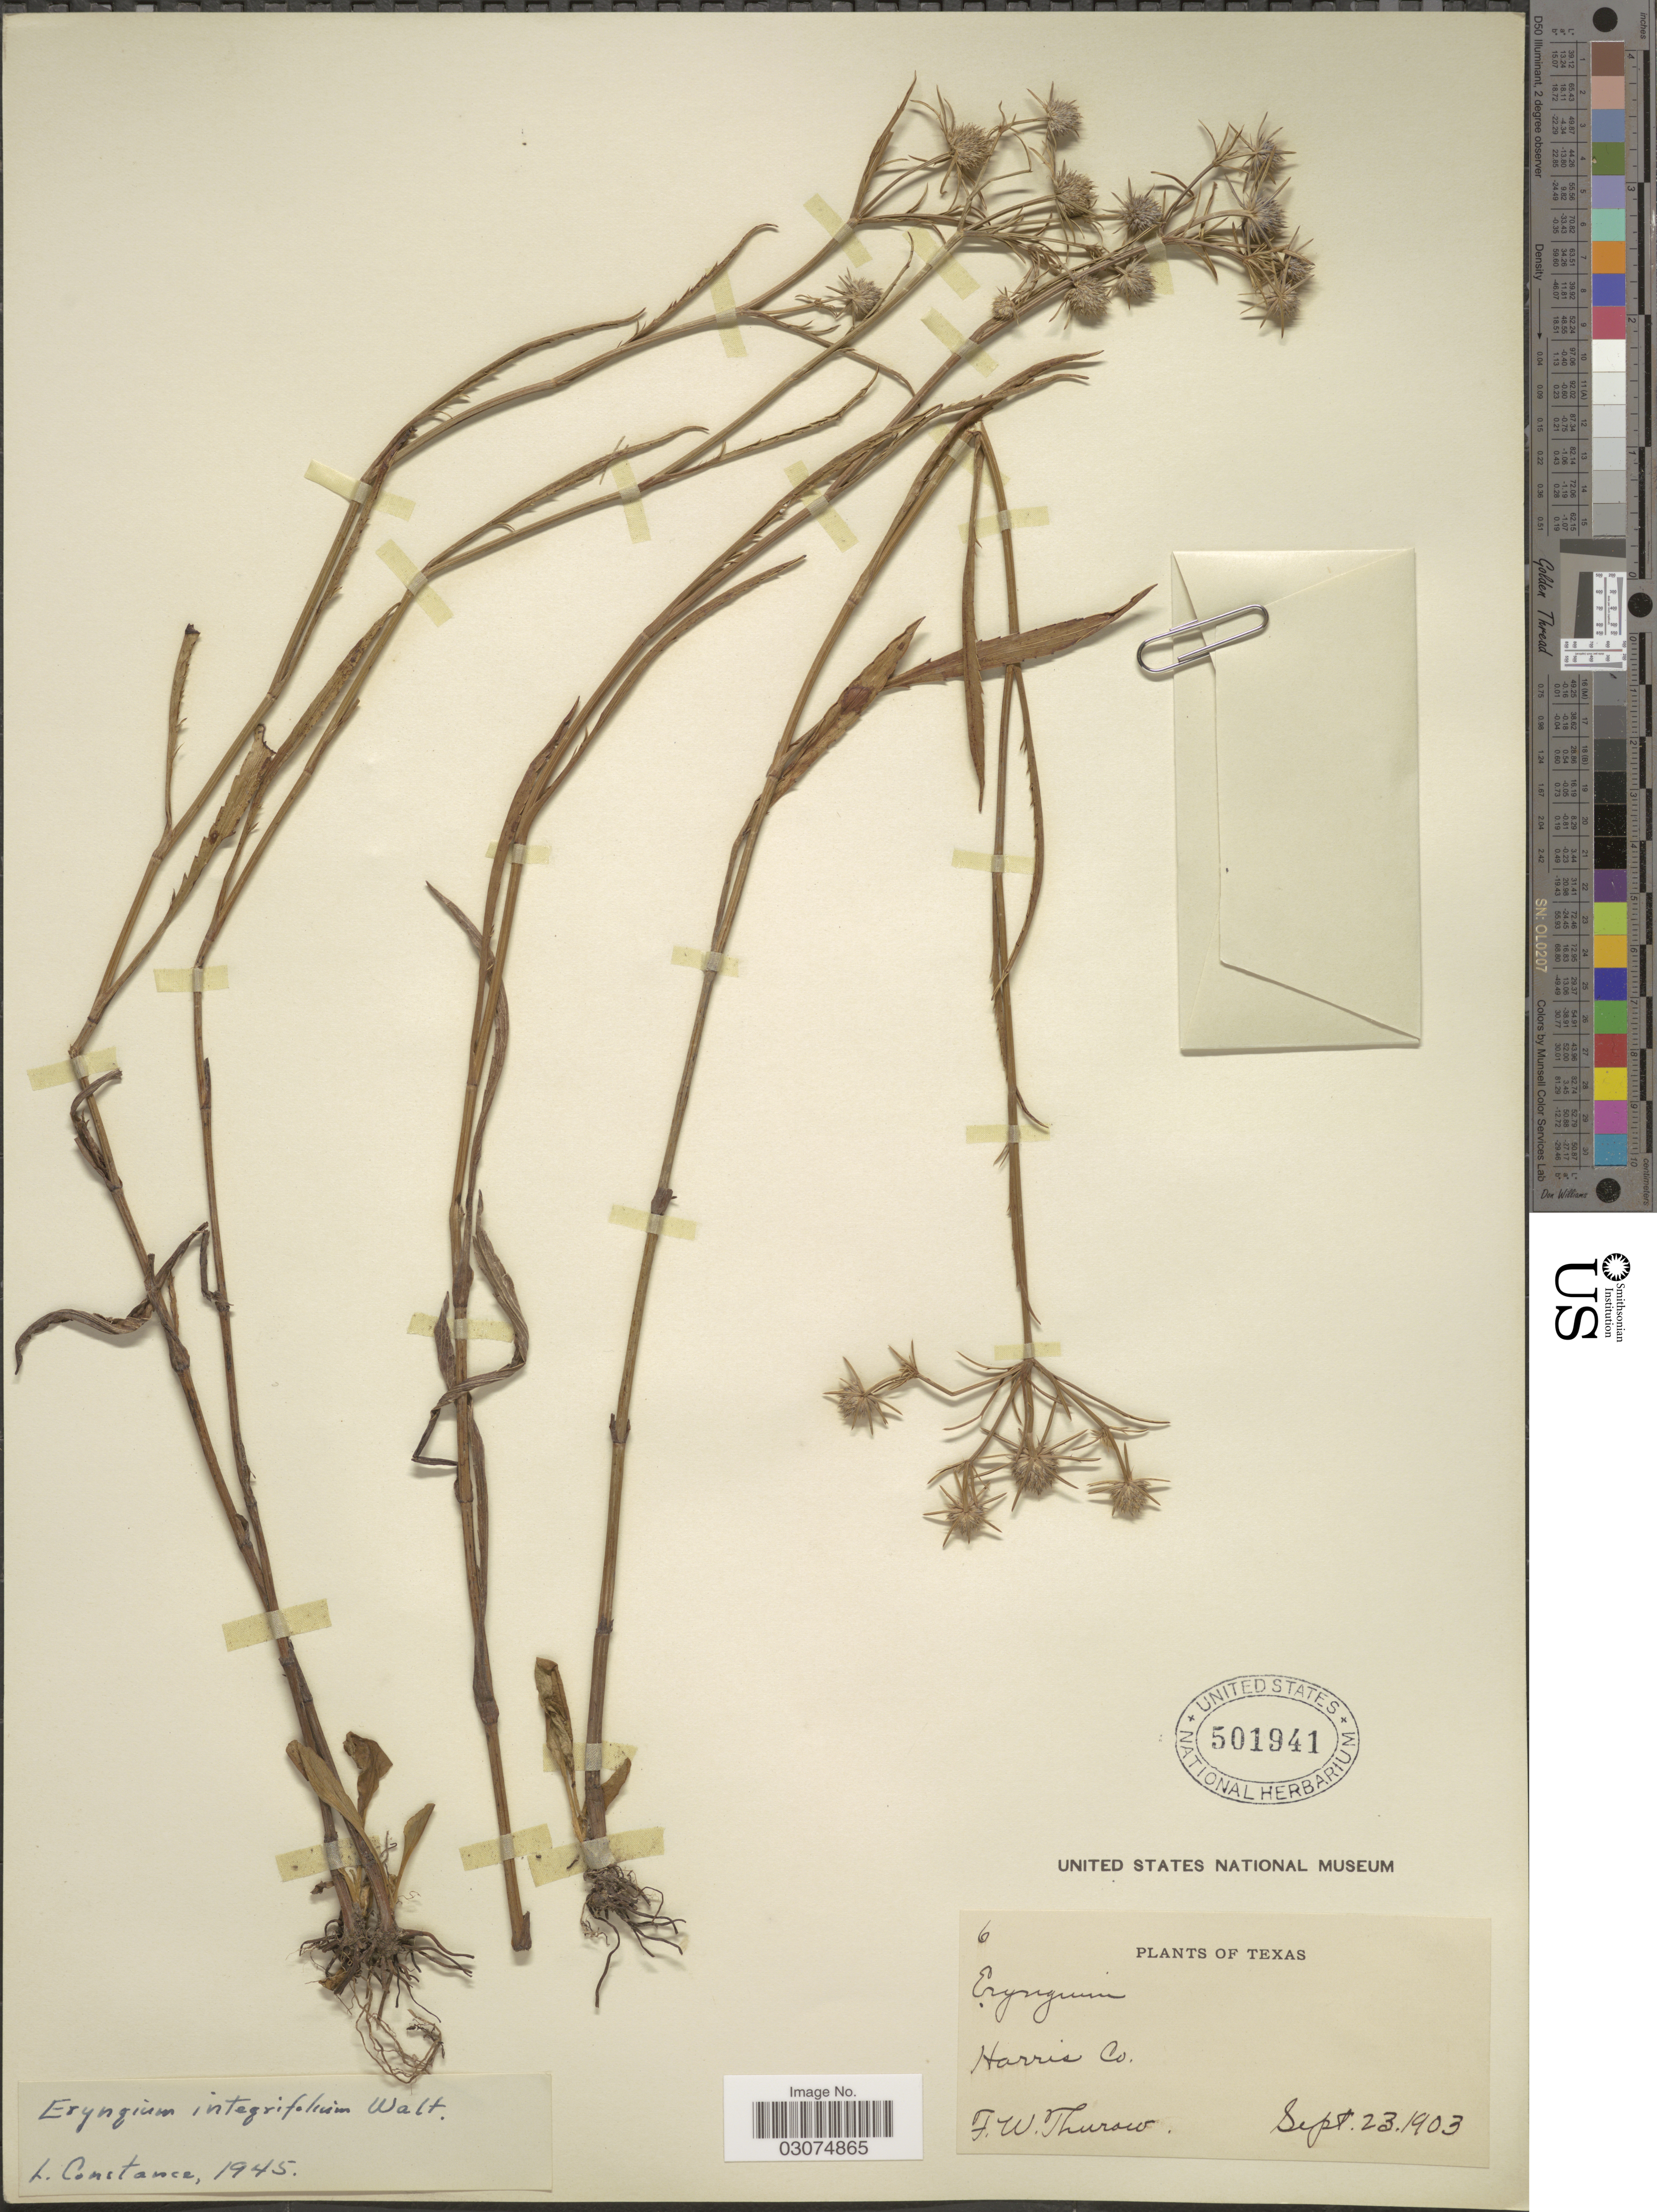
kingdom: Plantae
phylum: Tracheophyta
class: Magnoliopsida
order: Apiales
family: Apiaceae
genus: Eryngium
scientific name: Eryngium integrifolium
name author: Walter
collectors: F. W. Thurow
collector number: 6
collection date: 1903-09-23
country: United States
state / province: Texas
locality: Harris Co.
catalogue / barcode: US 501941